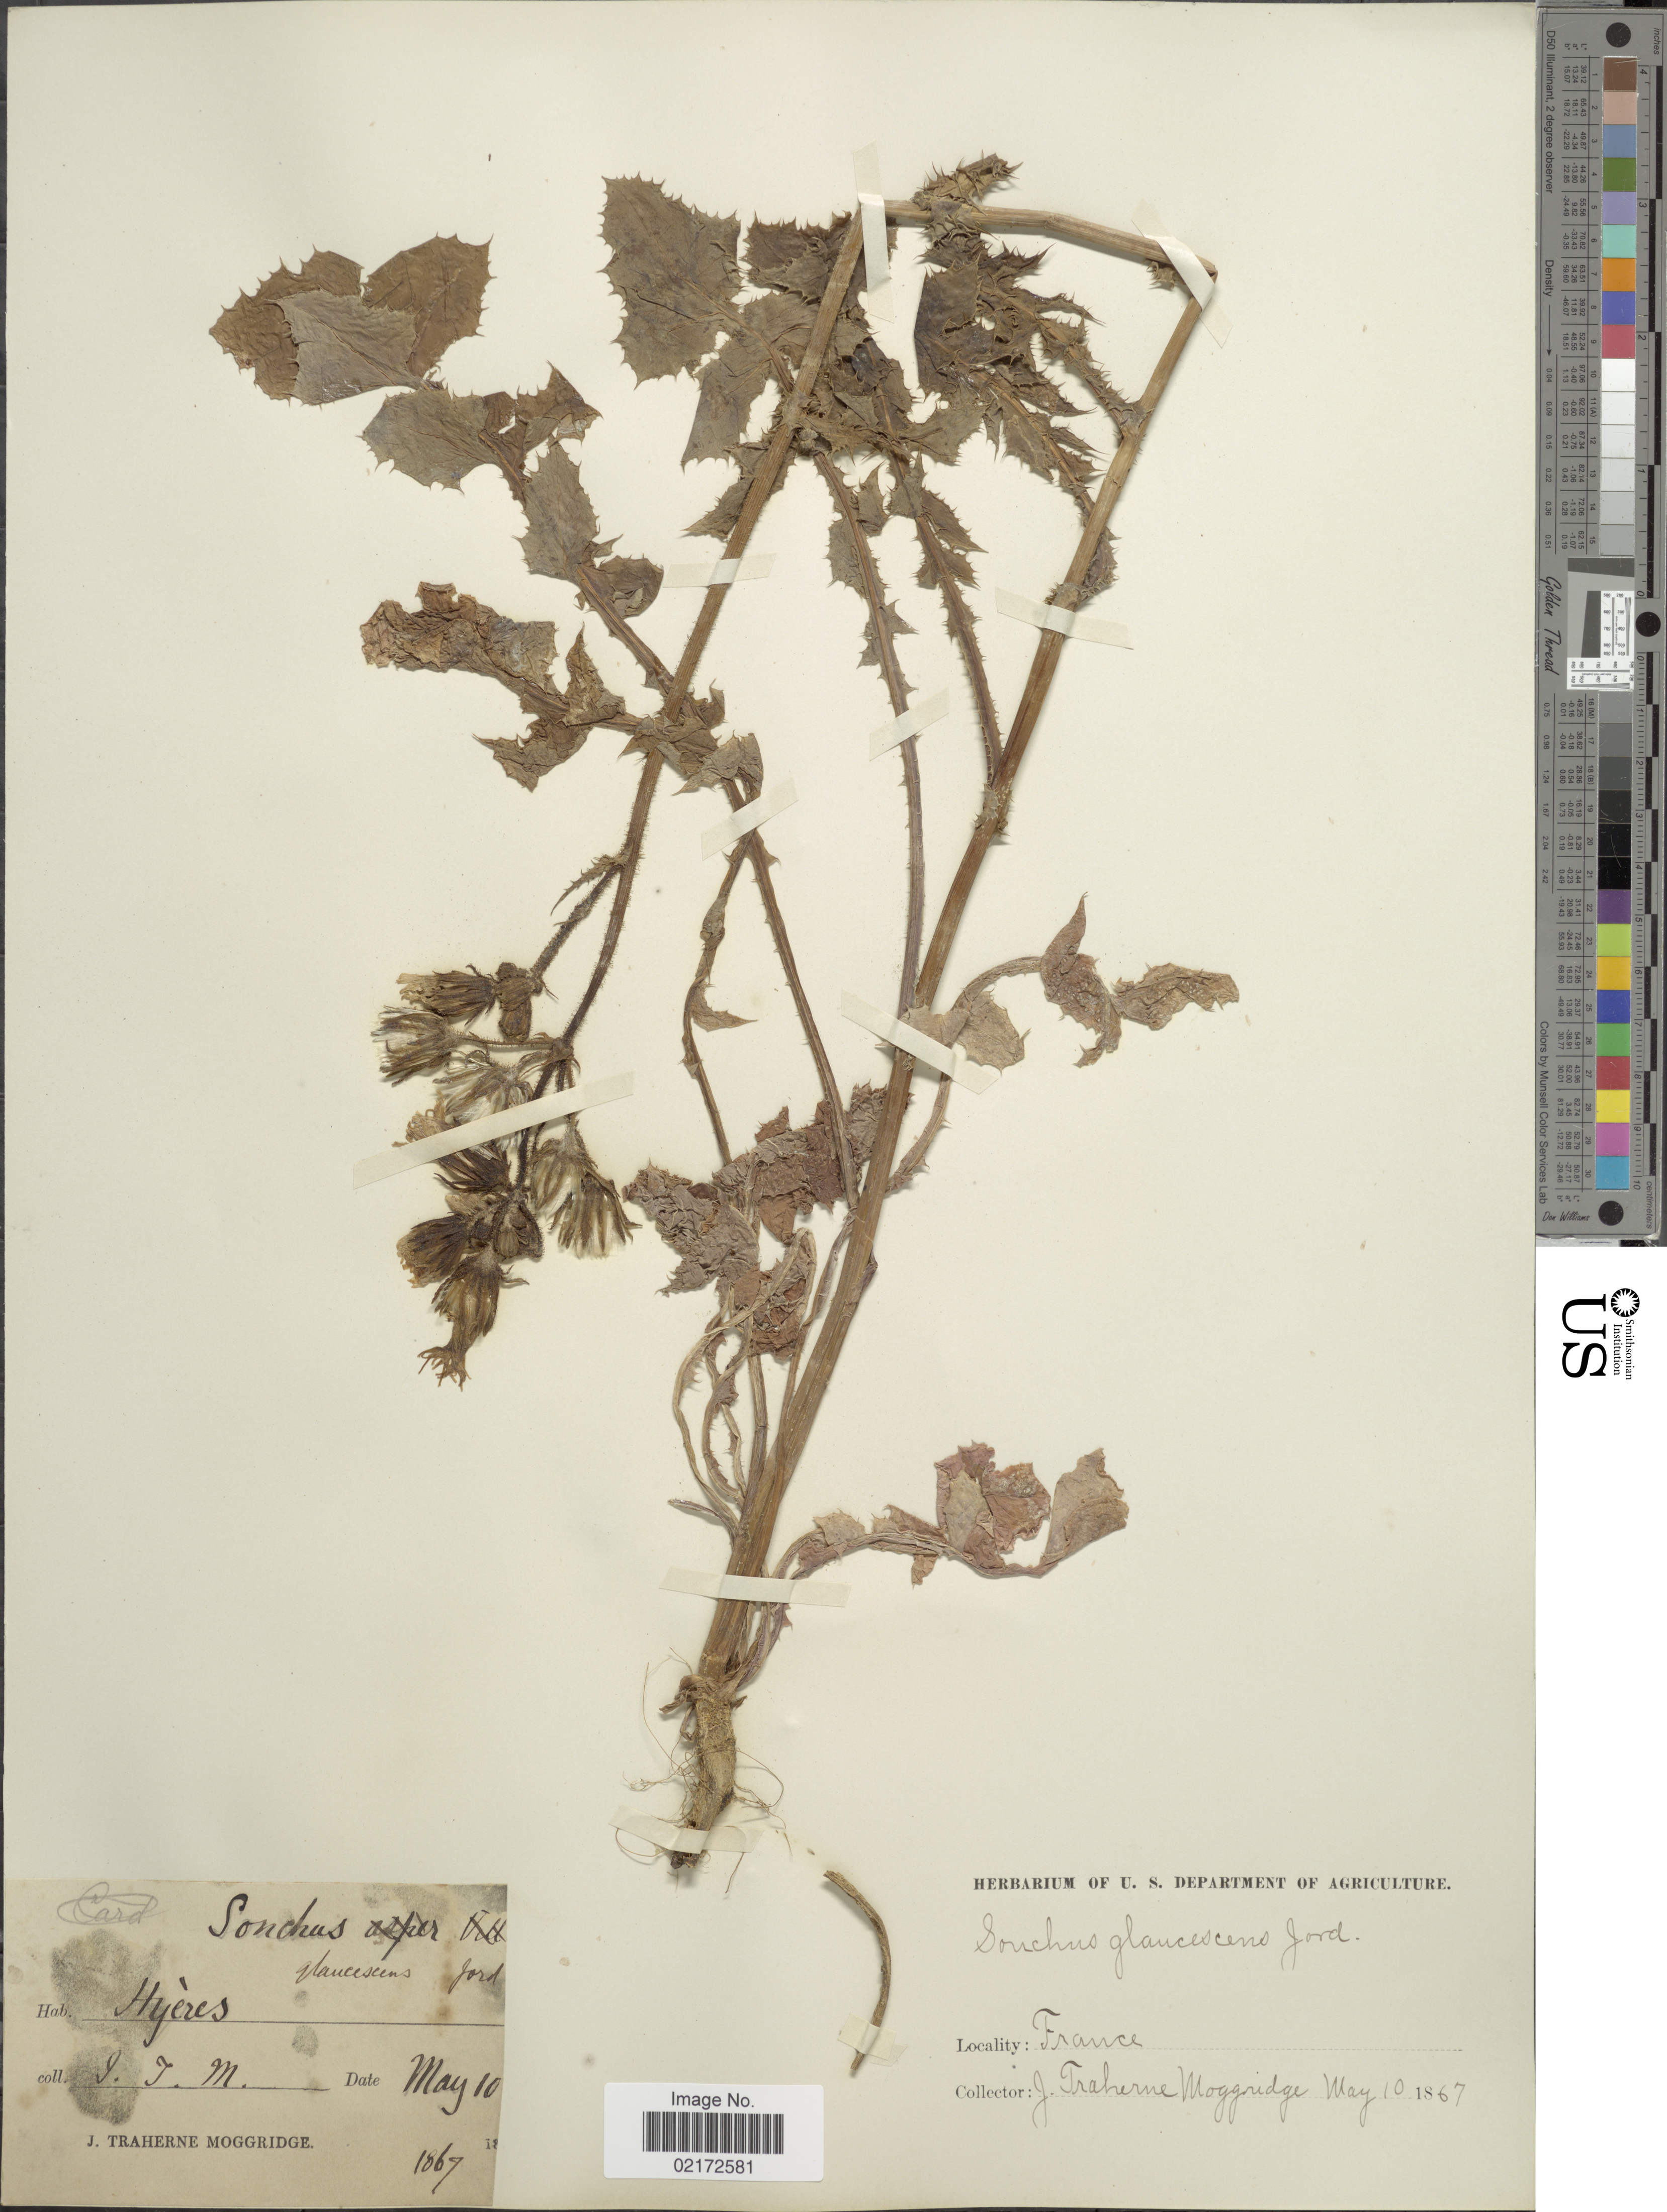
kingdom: Plantae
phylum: Tracheophyta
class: Magnoliopsida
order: Asterales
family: Asteraceae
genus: Sonchus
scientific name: Sonchus asper subsp. glaucescens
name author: (Jord.) Ball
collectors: J. T. Moggridge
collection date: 1867-05-10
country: France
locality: Hyères